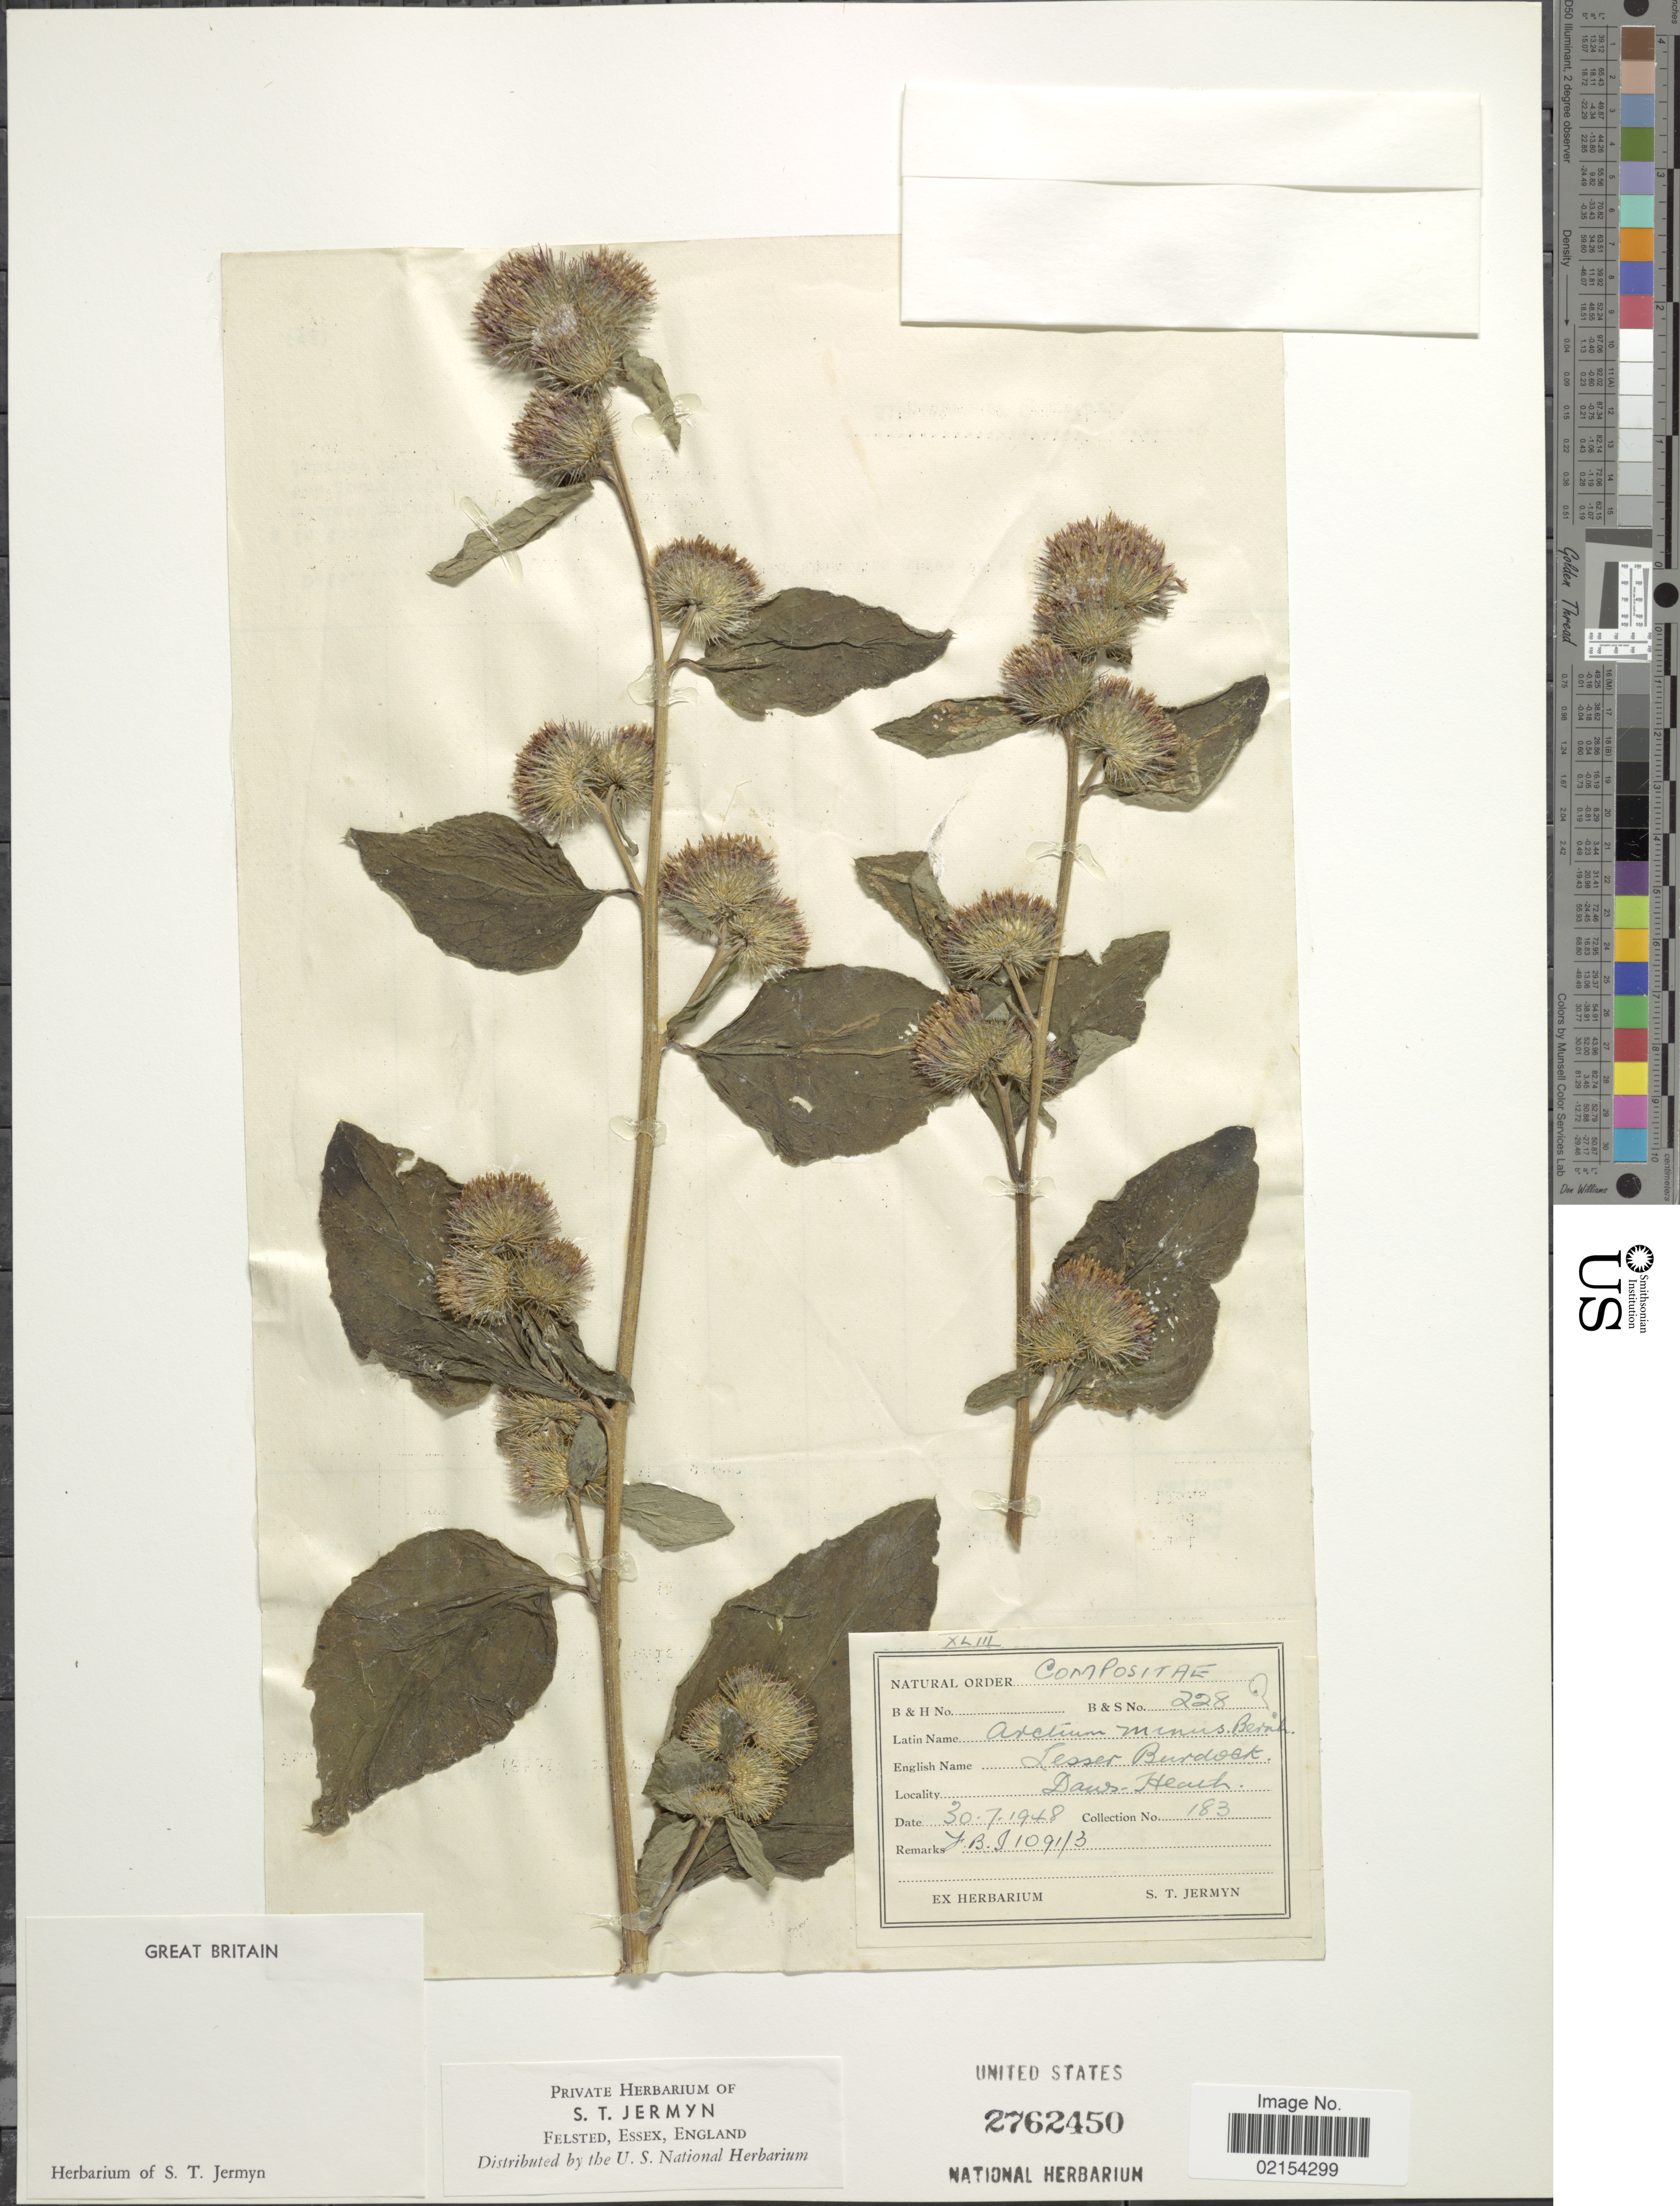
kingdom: Plantae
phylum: Tracheophyta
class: Magnoliopsida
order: Asterales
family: Asteraceae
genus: Arctium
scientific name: Arctium minus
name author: (Hill) Bernh.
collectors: S. Jermyn (herbarium)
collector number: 183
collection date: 1948-07-30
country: United Kingdom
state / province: England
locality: Lesser Burdock Daws Heath. Great Britain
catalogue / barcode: US 2762450